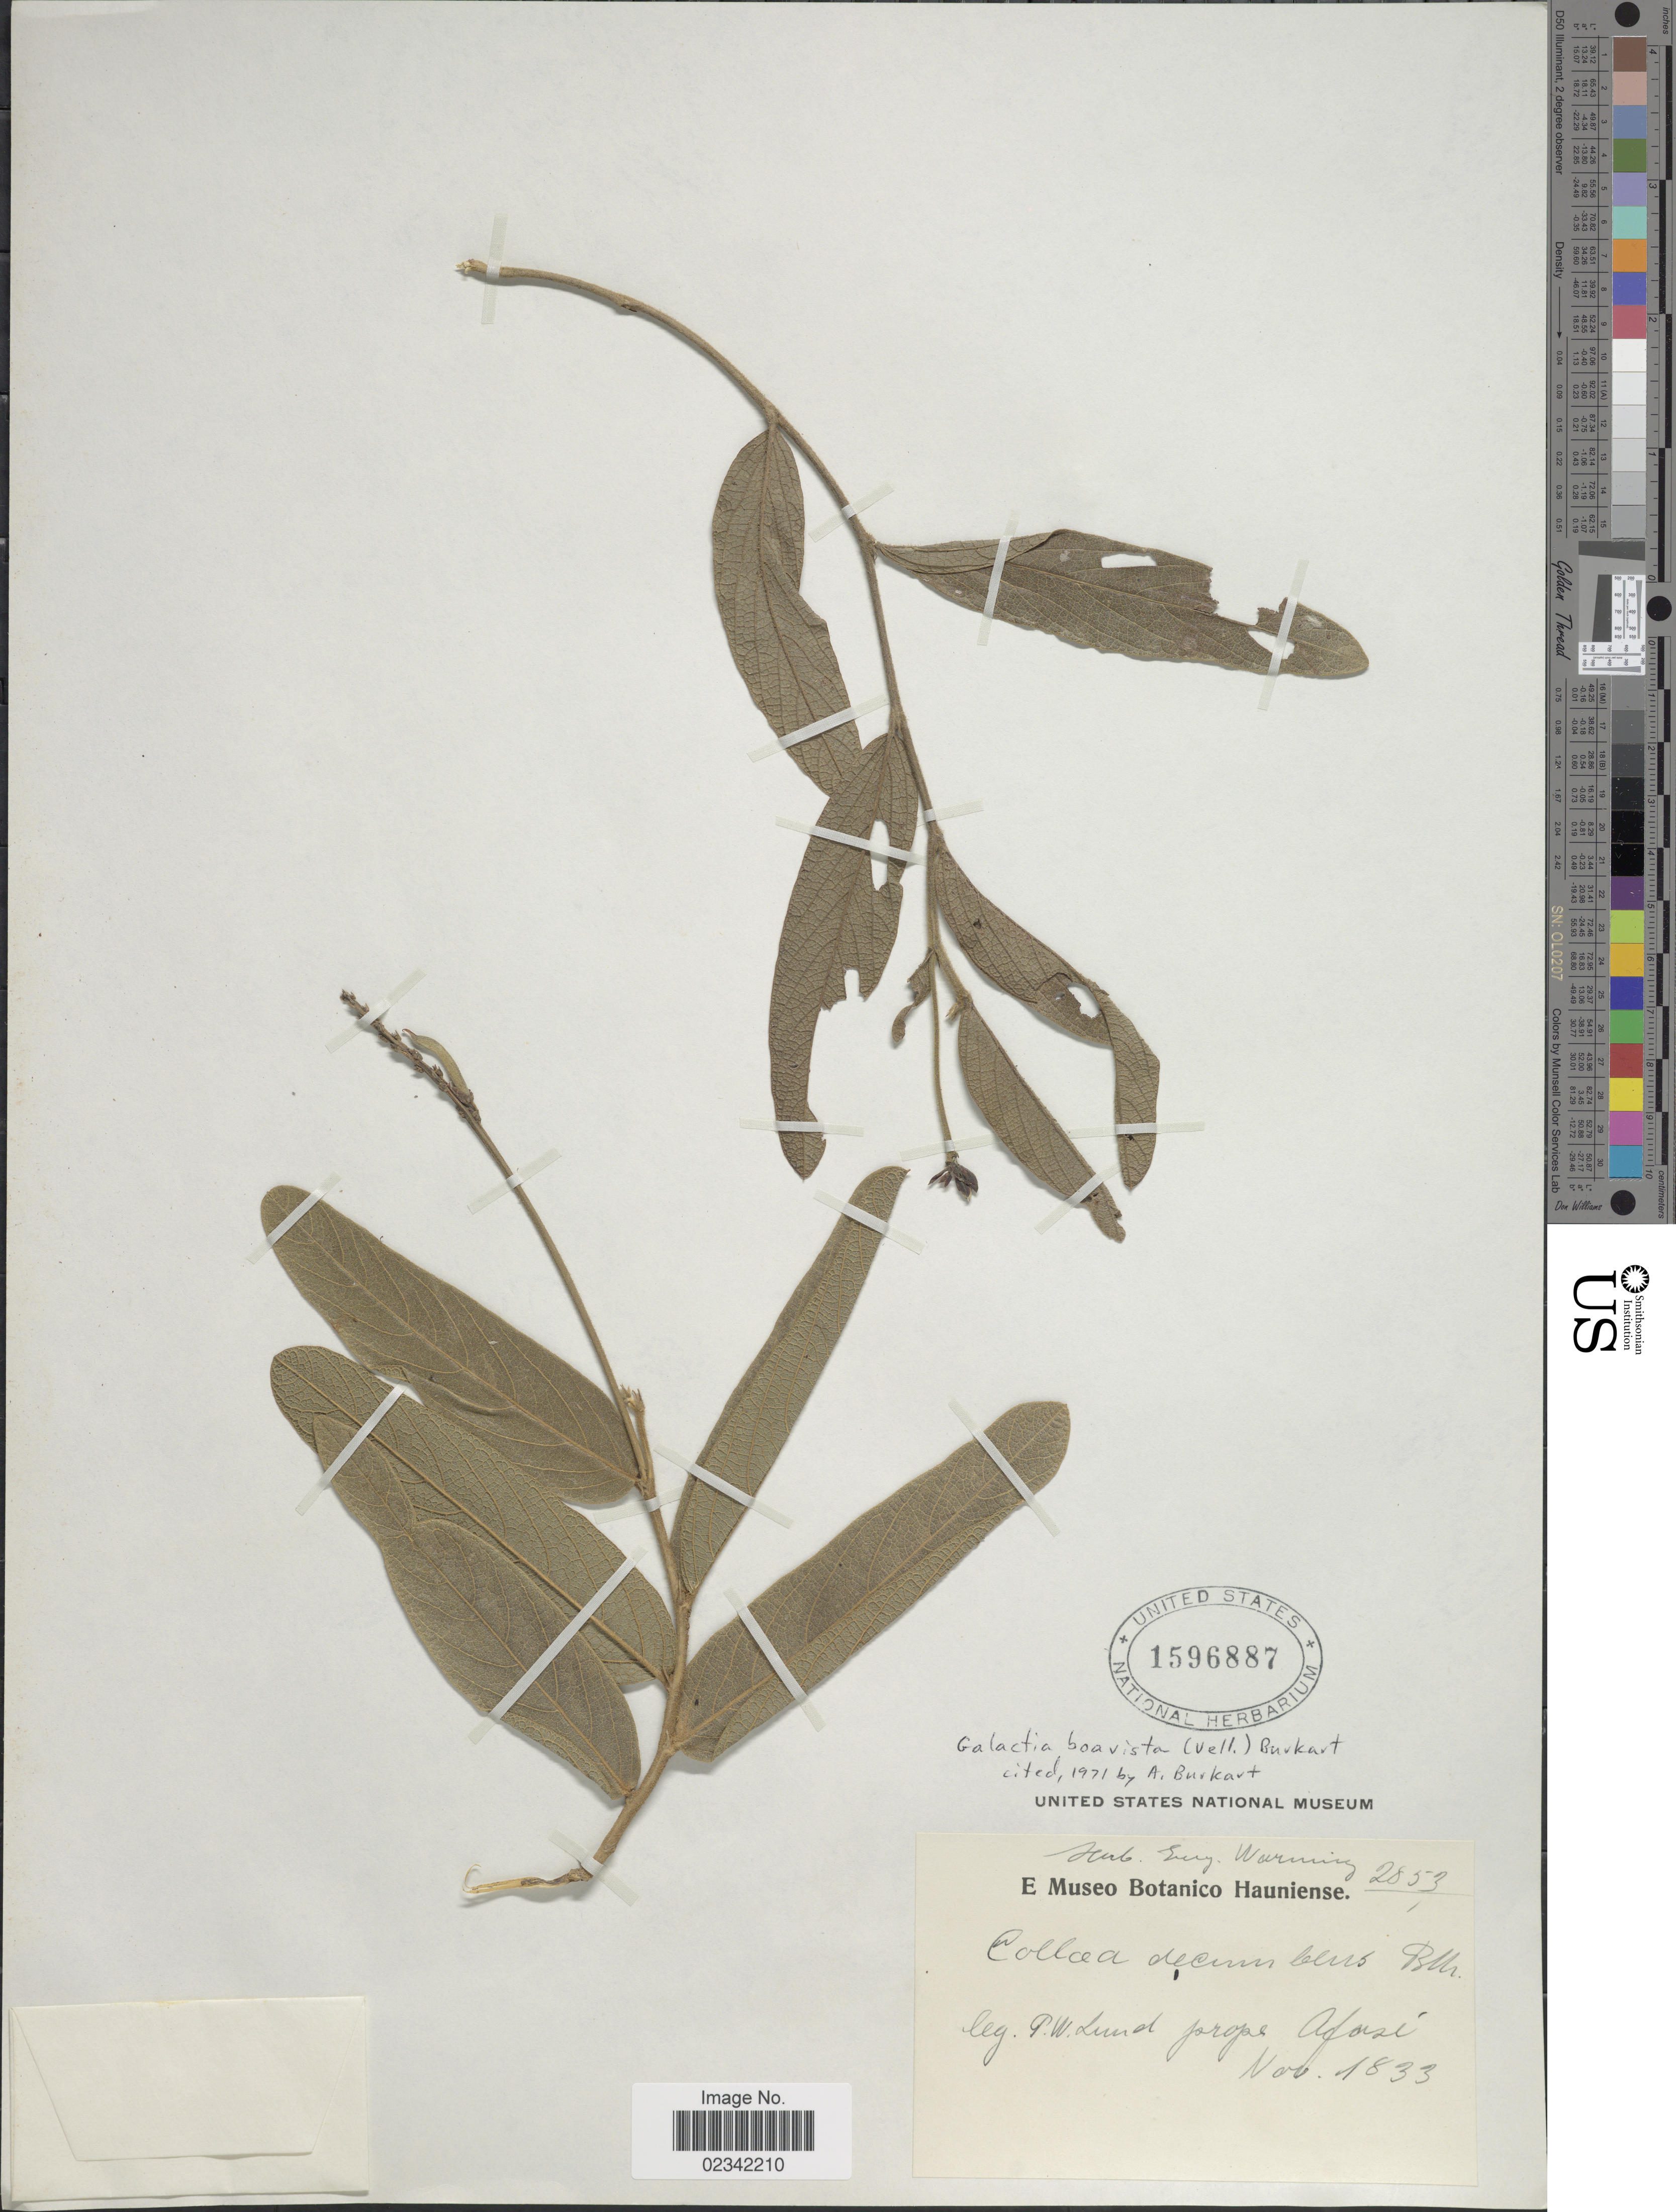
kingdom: Plantae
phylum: Tracheophyta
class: Magnoliopsida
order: Fabales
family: Fabaceae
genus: Cerradicola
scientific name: Cerradicola boavista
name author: (Vell.) L.P. Queiroz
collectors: P. W. Lund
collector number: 2853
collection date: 1833-11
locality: Prope Afasi [interpreted]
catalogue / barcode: US 1596887